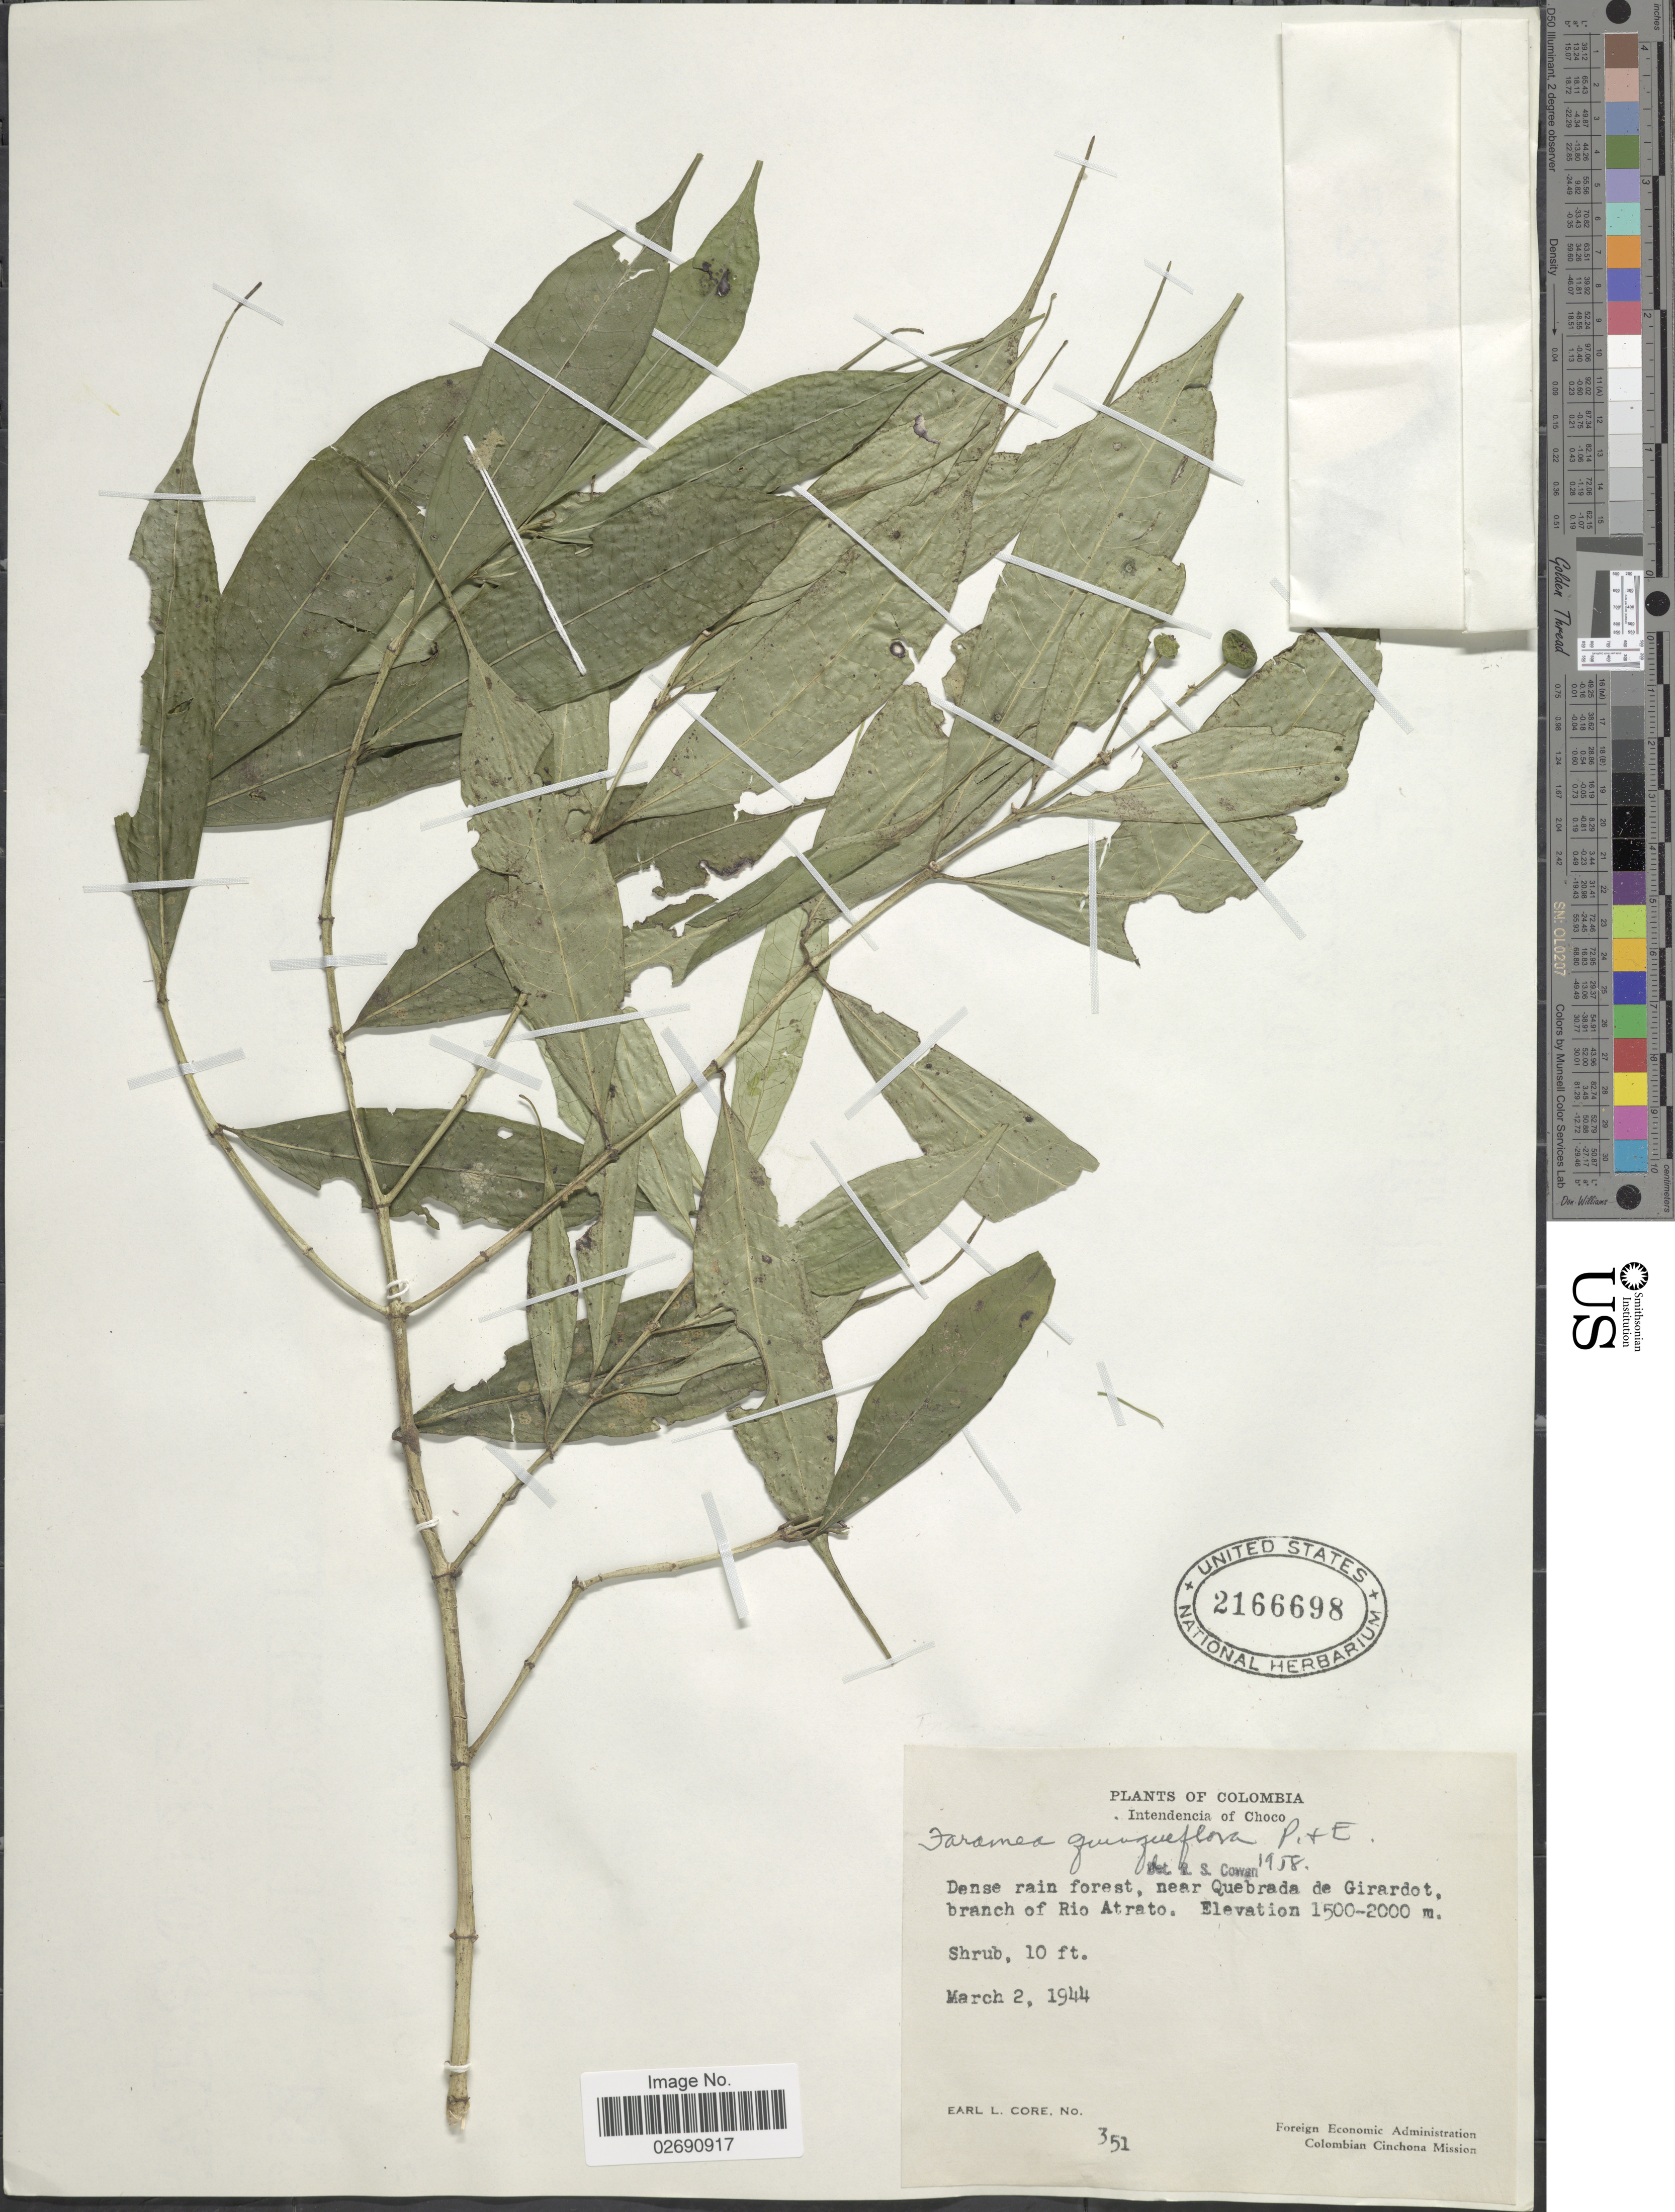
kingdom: Plantae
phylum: Tracheophyta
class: Magnoliopsida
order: Gentianales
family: Rubiaceae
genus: Faramea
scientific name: Faramea quinqueflora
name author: Poepp. & Endl.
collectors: E. L. Core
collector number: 351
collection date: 1944-03-02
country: Colombia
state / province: Chocó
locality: Dense rain forest, near Quebrada de Girardot, branch of Rio Atrato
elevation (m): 1500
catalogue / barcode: US 2166698